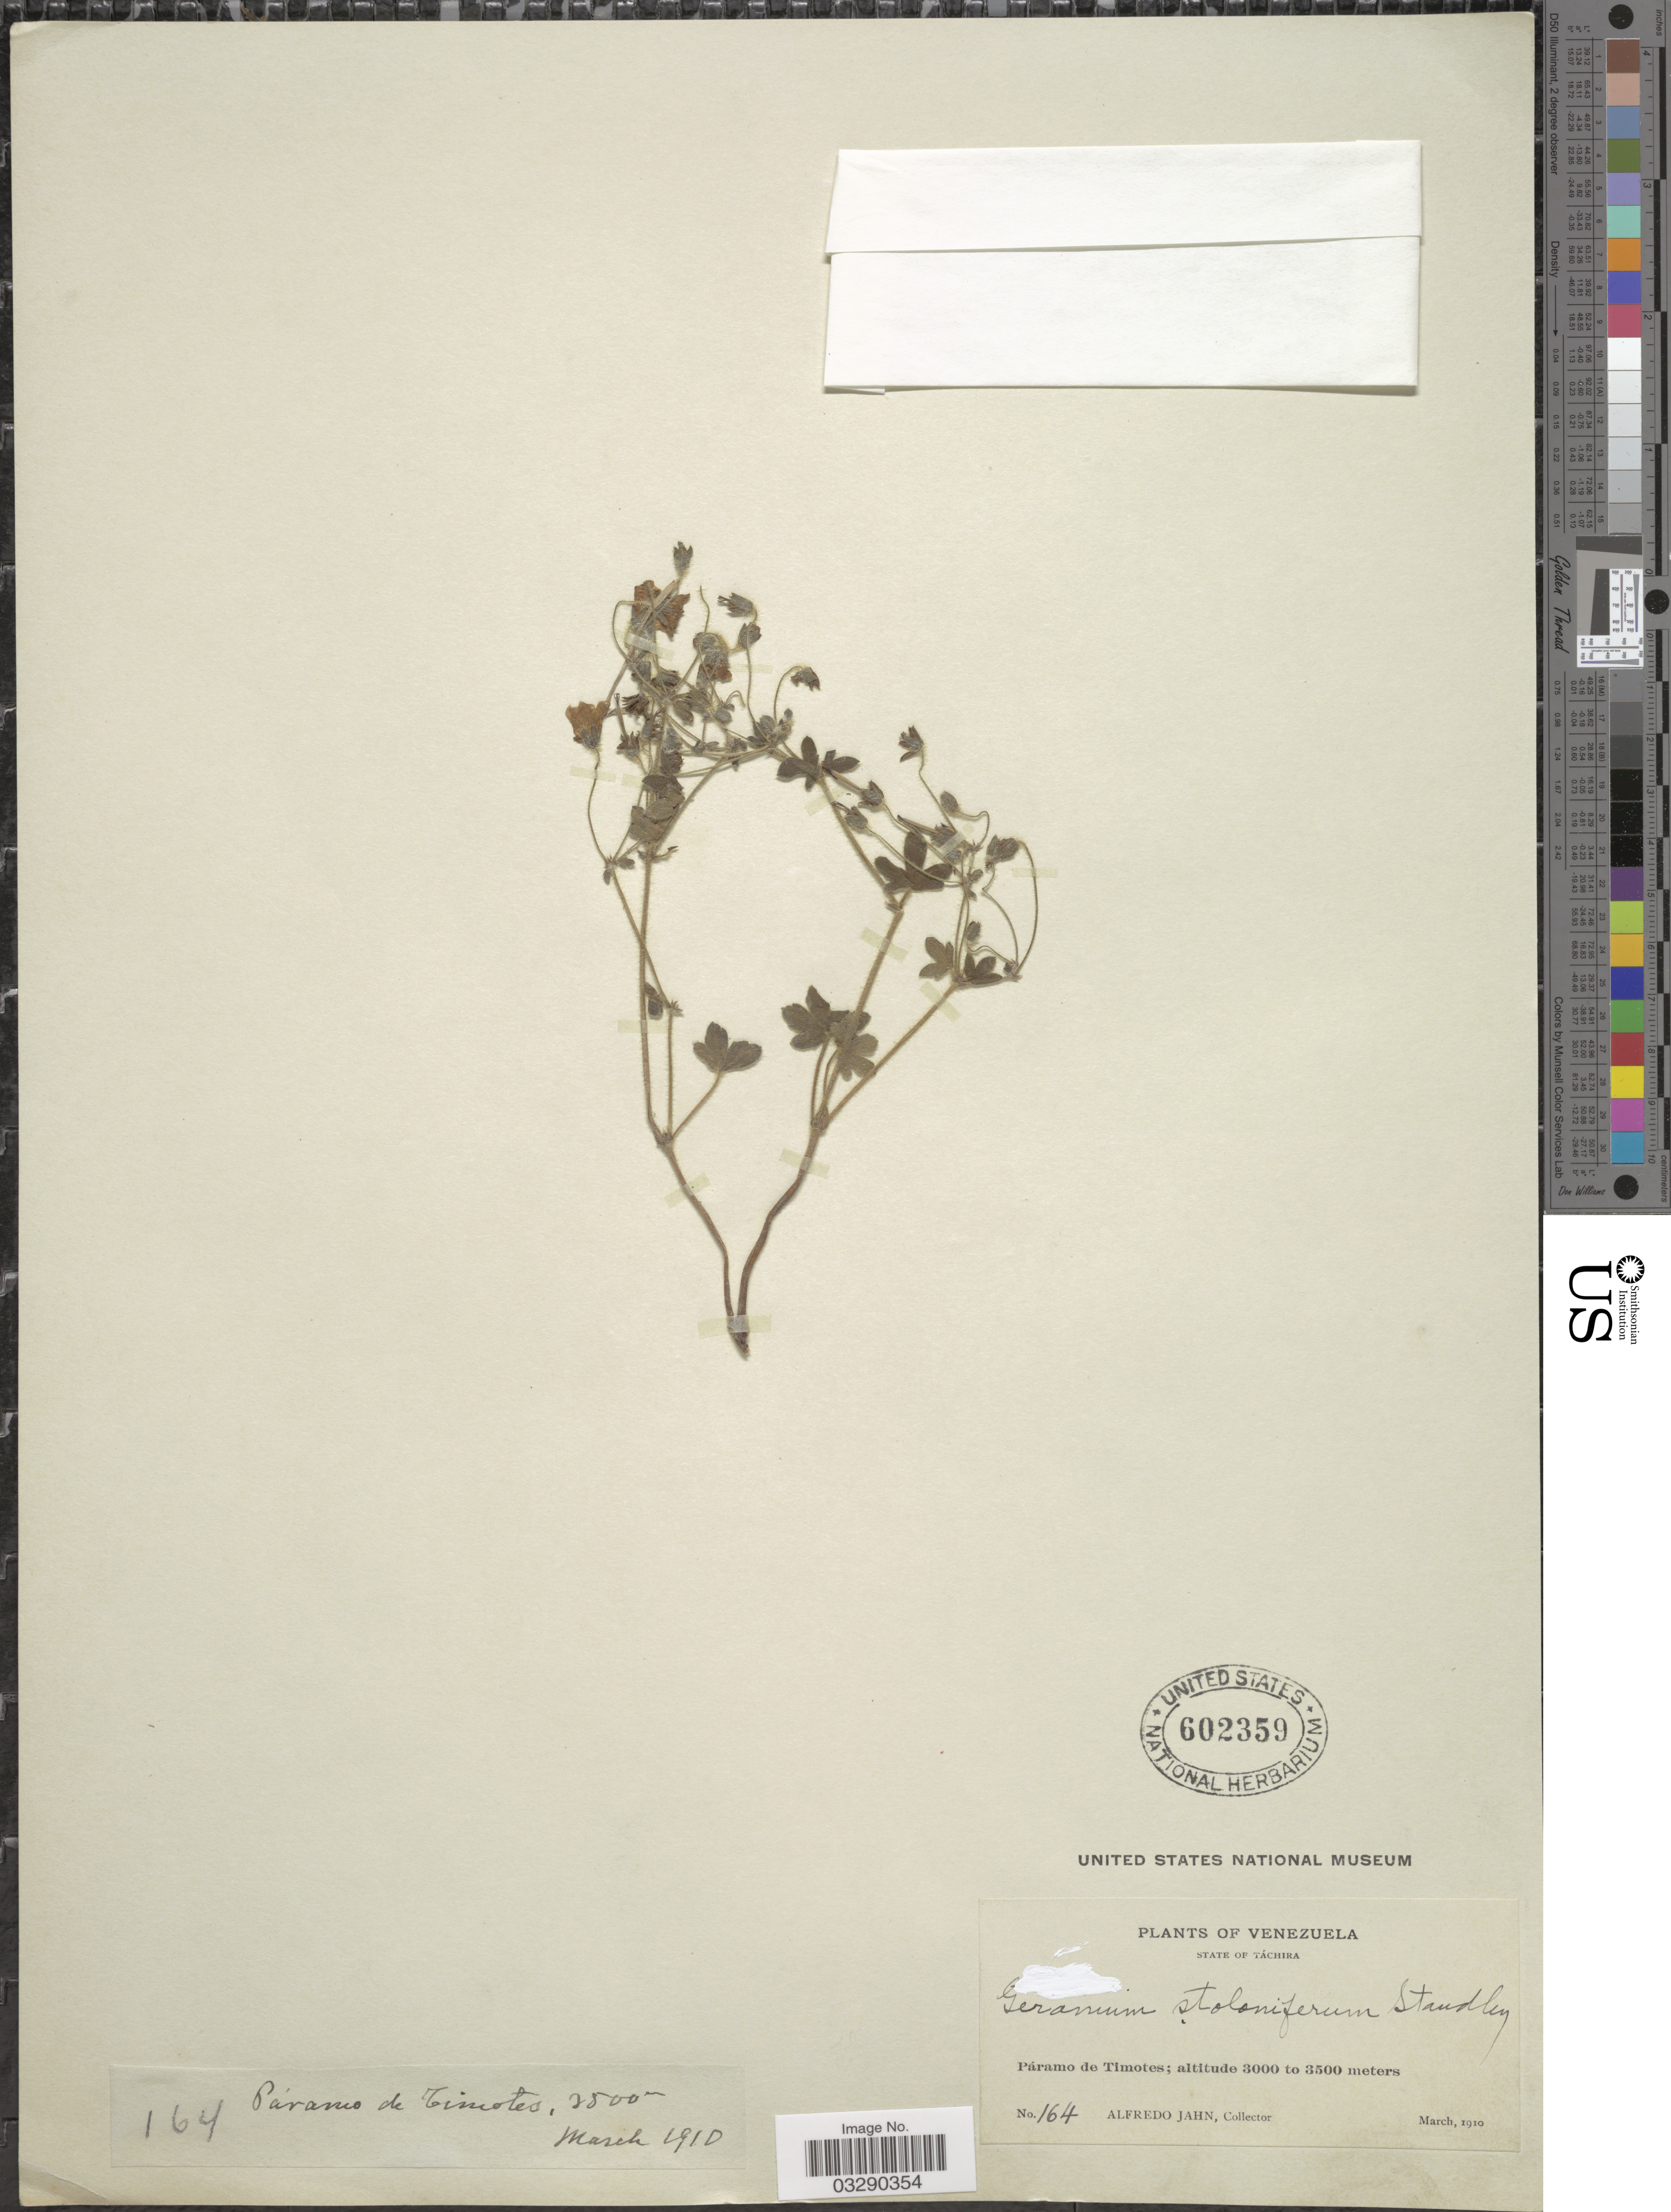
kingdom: Plantae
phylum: Tracheophyta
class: Magnoliopsida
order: Geraniales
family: Geraniaceae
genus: Geranium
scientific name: Geranium stoloniferum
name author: Standl.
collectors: A. Jahn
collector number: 164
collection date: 1910-03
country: Venezuela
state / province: Tachira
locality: Páramo de Timotes.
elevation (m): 3000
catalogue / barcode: US 6023595